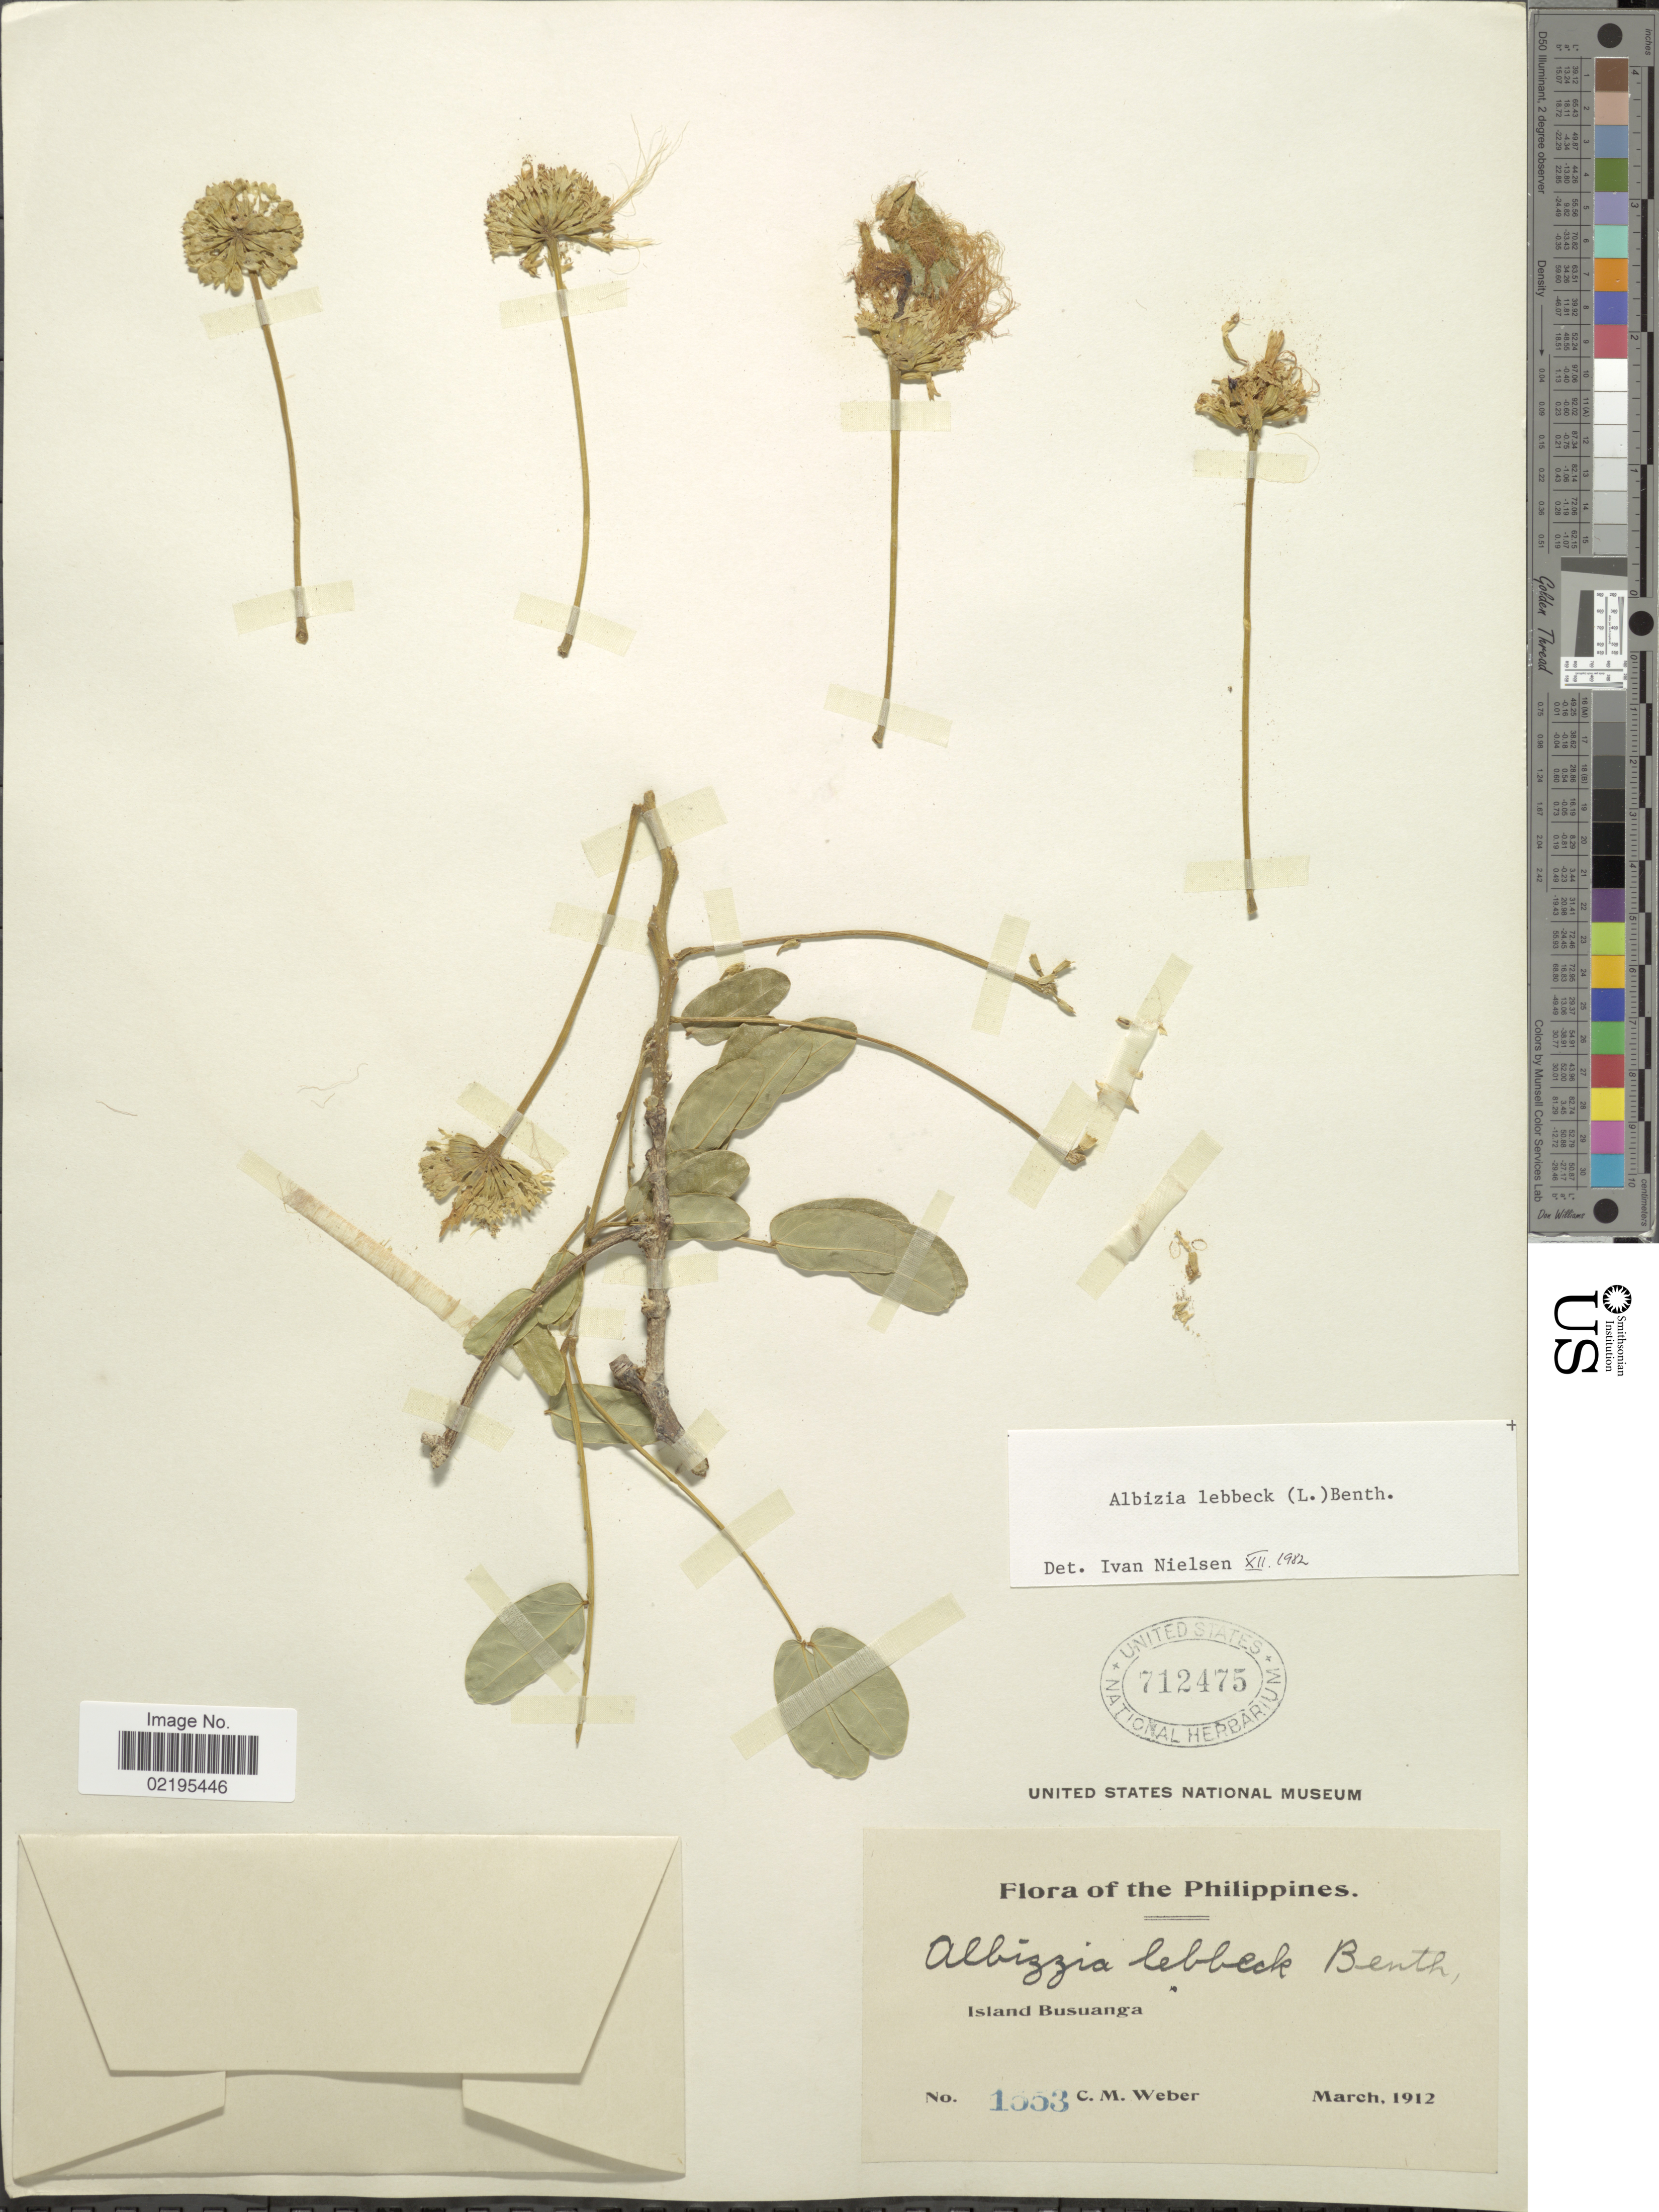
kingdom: Plantae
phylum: Tracheophyta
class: Magnoliopsida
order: Fabales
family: Fabaceae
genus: Albizia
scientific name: Albizia lebbeck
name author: (L.) Benth.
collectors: C. M. Weber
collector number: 1653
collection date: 1912-03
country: Philippines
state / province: Mimaropa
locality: Island Busuanga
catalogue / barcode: US 712475